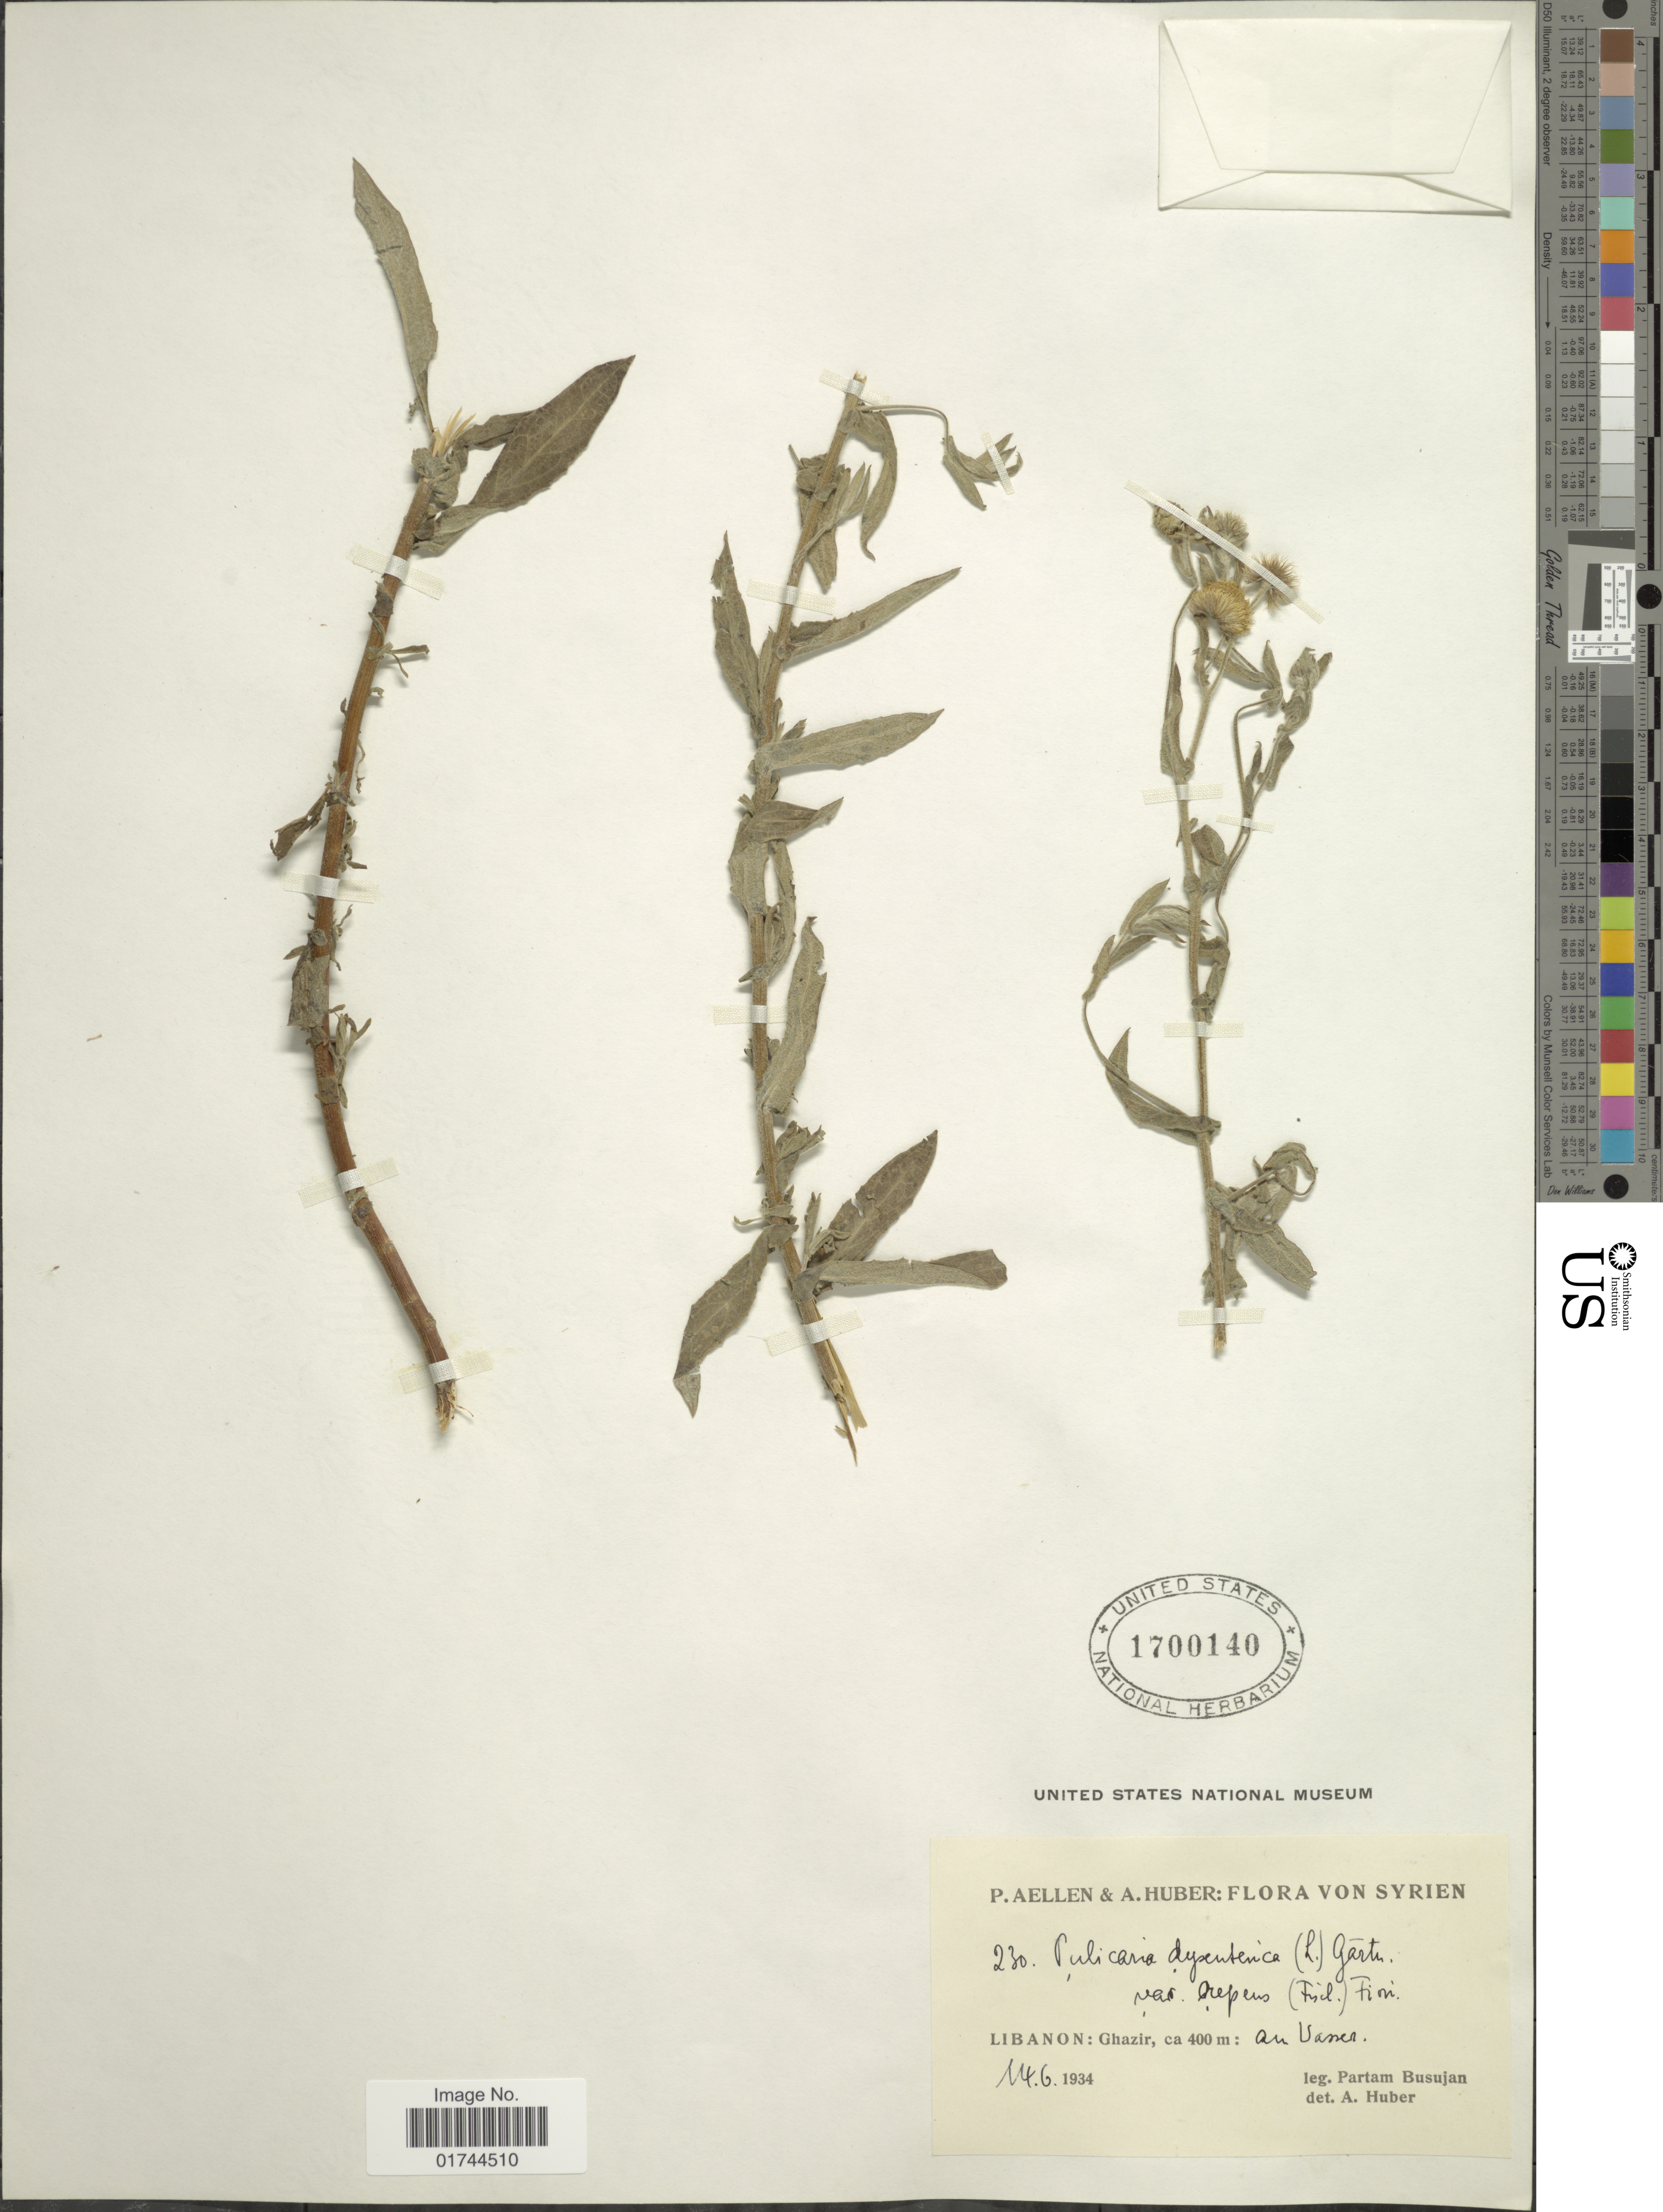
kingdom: Plantae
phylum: Tracheophyta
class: Magnoliopsida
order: Asterales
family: Asteraceae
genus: Pulicaria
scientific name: Pulicaria dysenterica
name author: (L.) Bernh.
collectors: P. Busujan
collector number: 230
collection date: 1934-06-14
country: Lebanon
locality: Ghazir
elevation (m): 400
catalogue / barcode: US 1700140